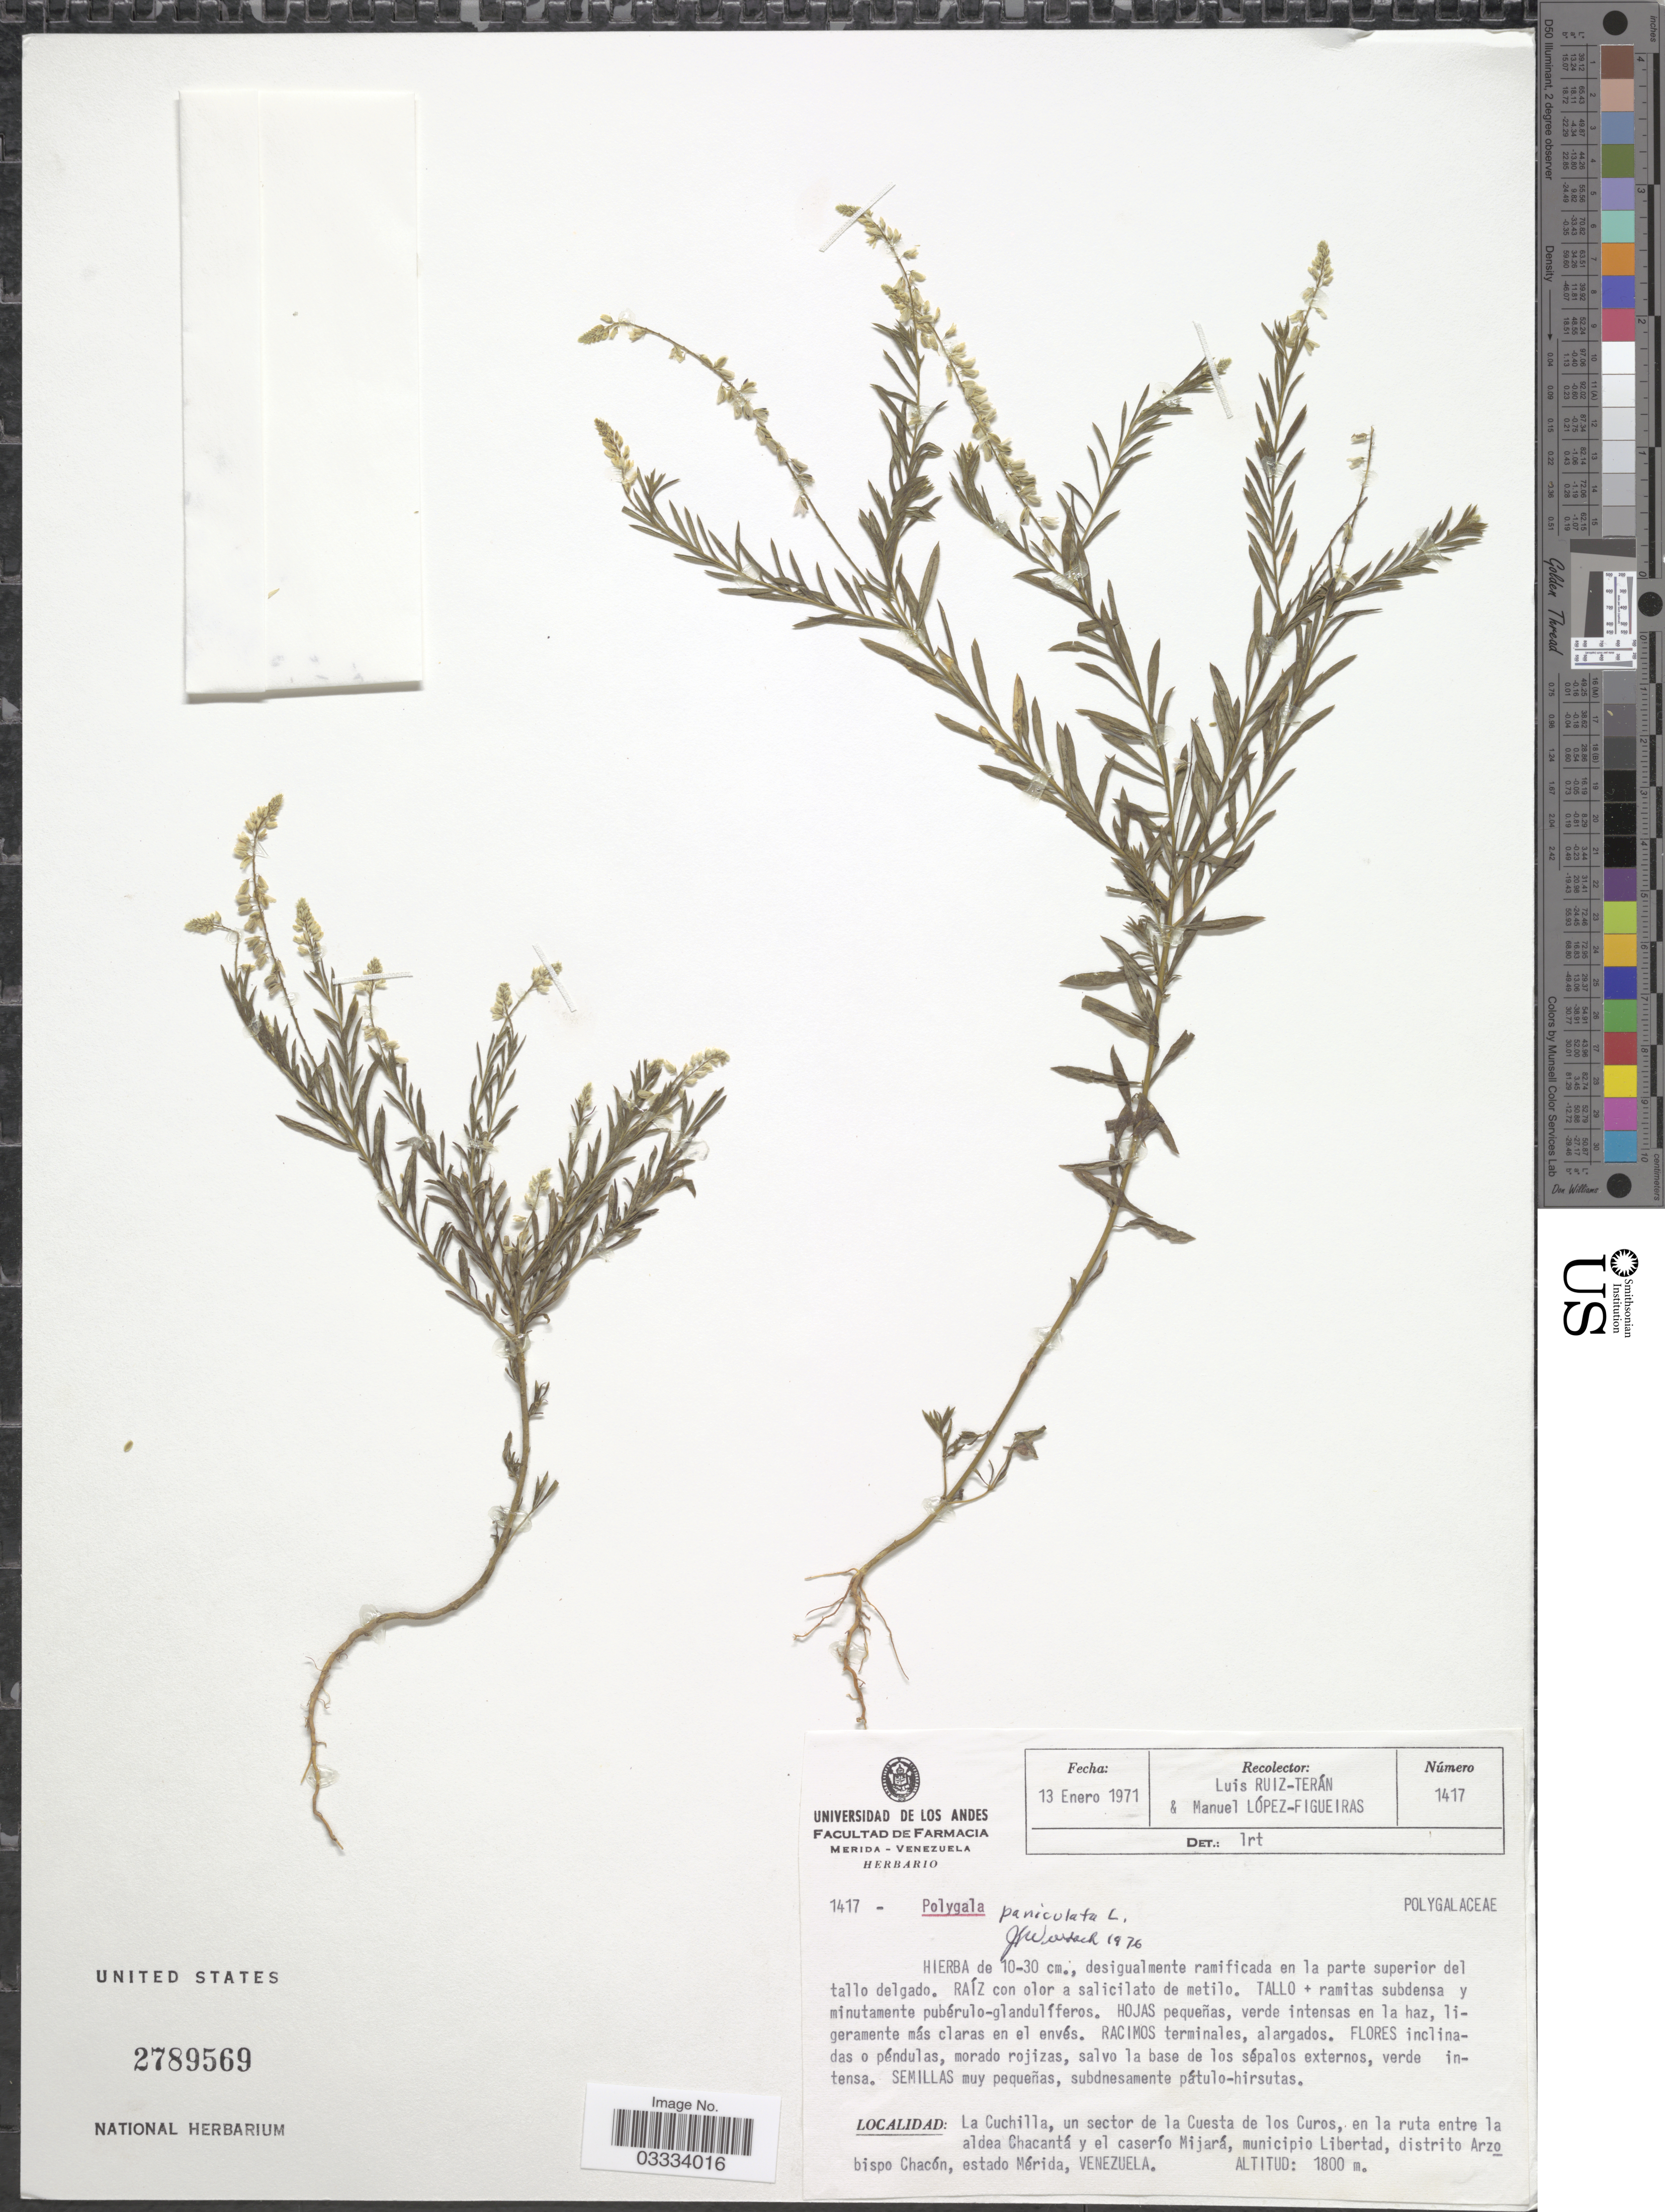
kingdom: Plantae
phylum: Tracheophyta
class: Magnoliopsida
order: Fabales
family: Polygalaceae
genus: Polygala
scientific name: Polygala paniculata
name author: L.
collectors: L. Teran & M. López Figueiras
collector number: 1417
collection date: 1971-01-13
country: Venezuela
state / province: Mérida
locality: La Cuchilla, un sector de la Cuesta de los Curos, en la ruta entre la aldea Chacantá y el caserío Mijará, municipio Libertad, distrito Arzobispo Chacón.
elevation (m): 1800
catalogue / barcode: US 2789569